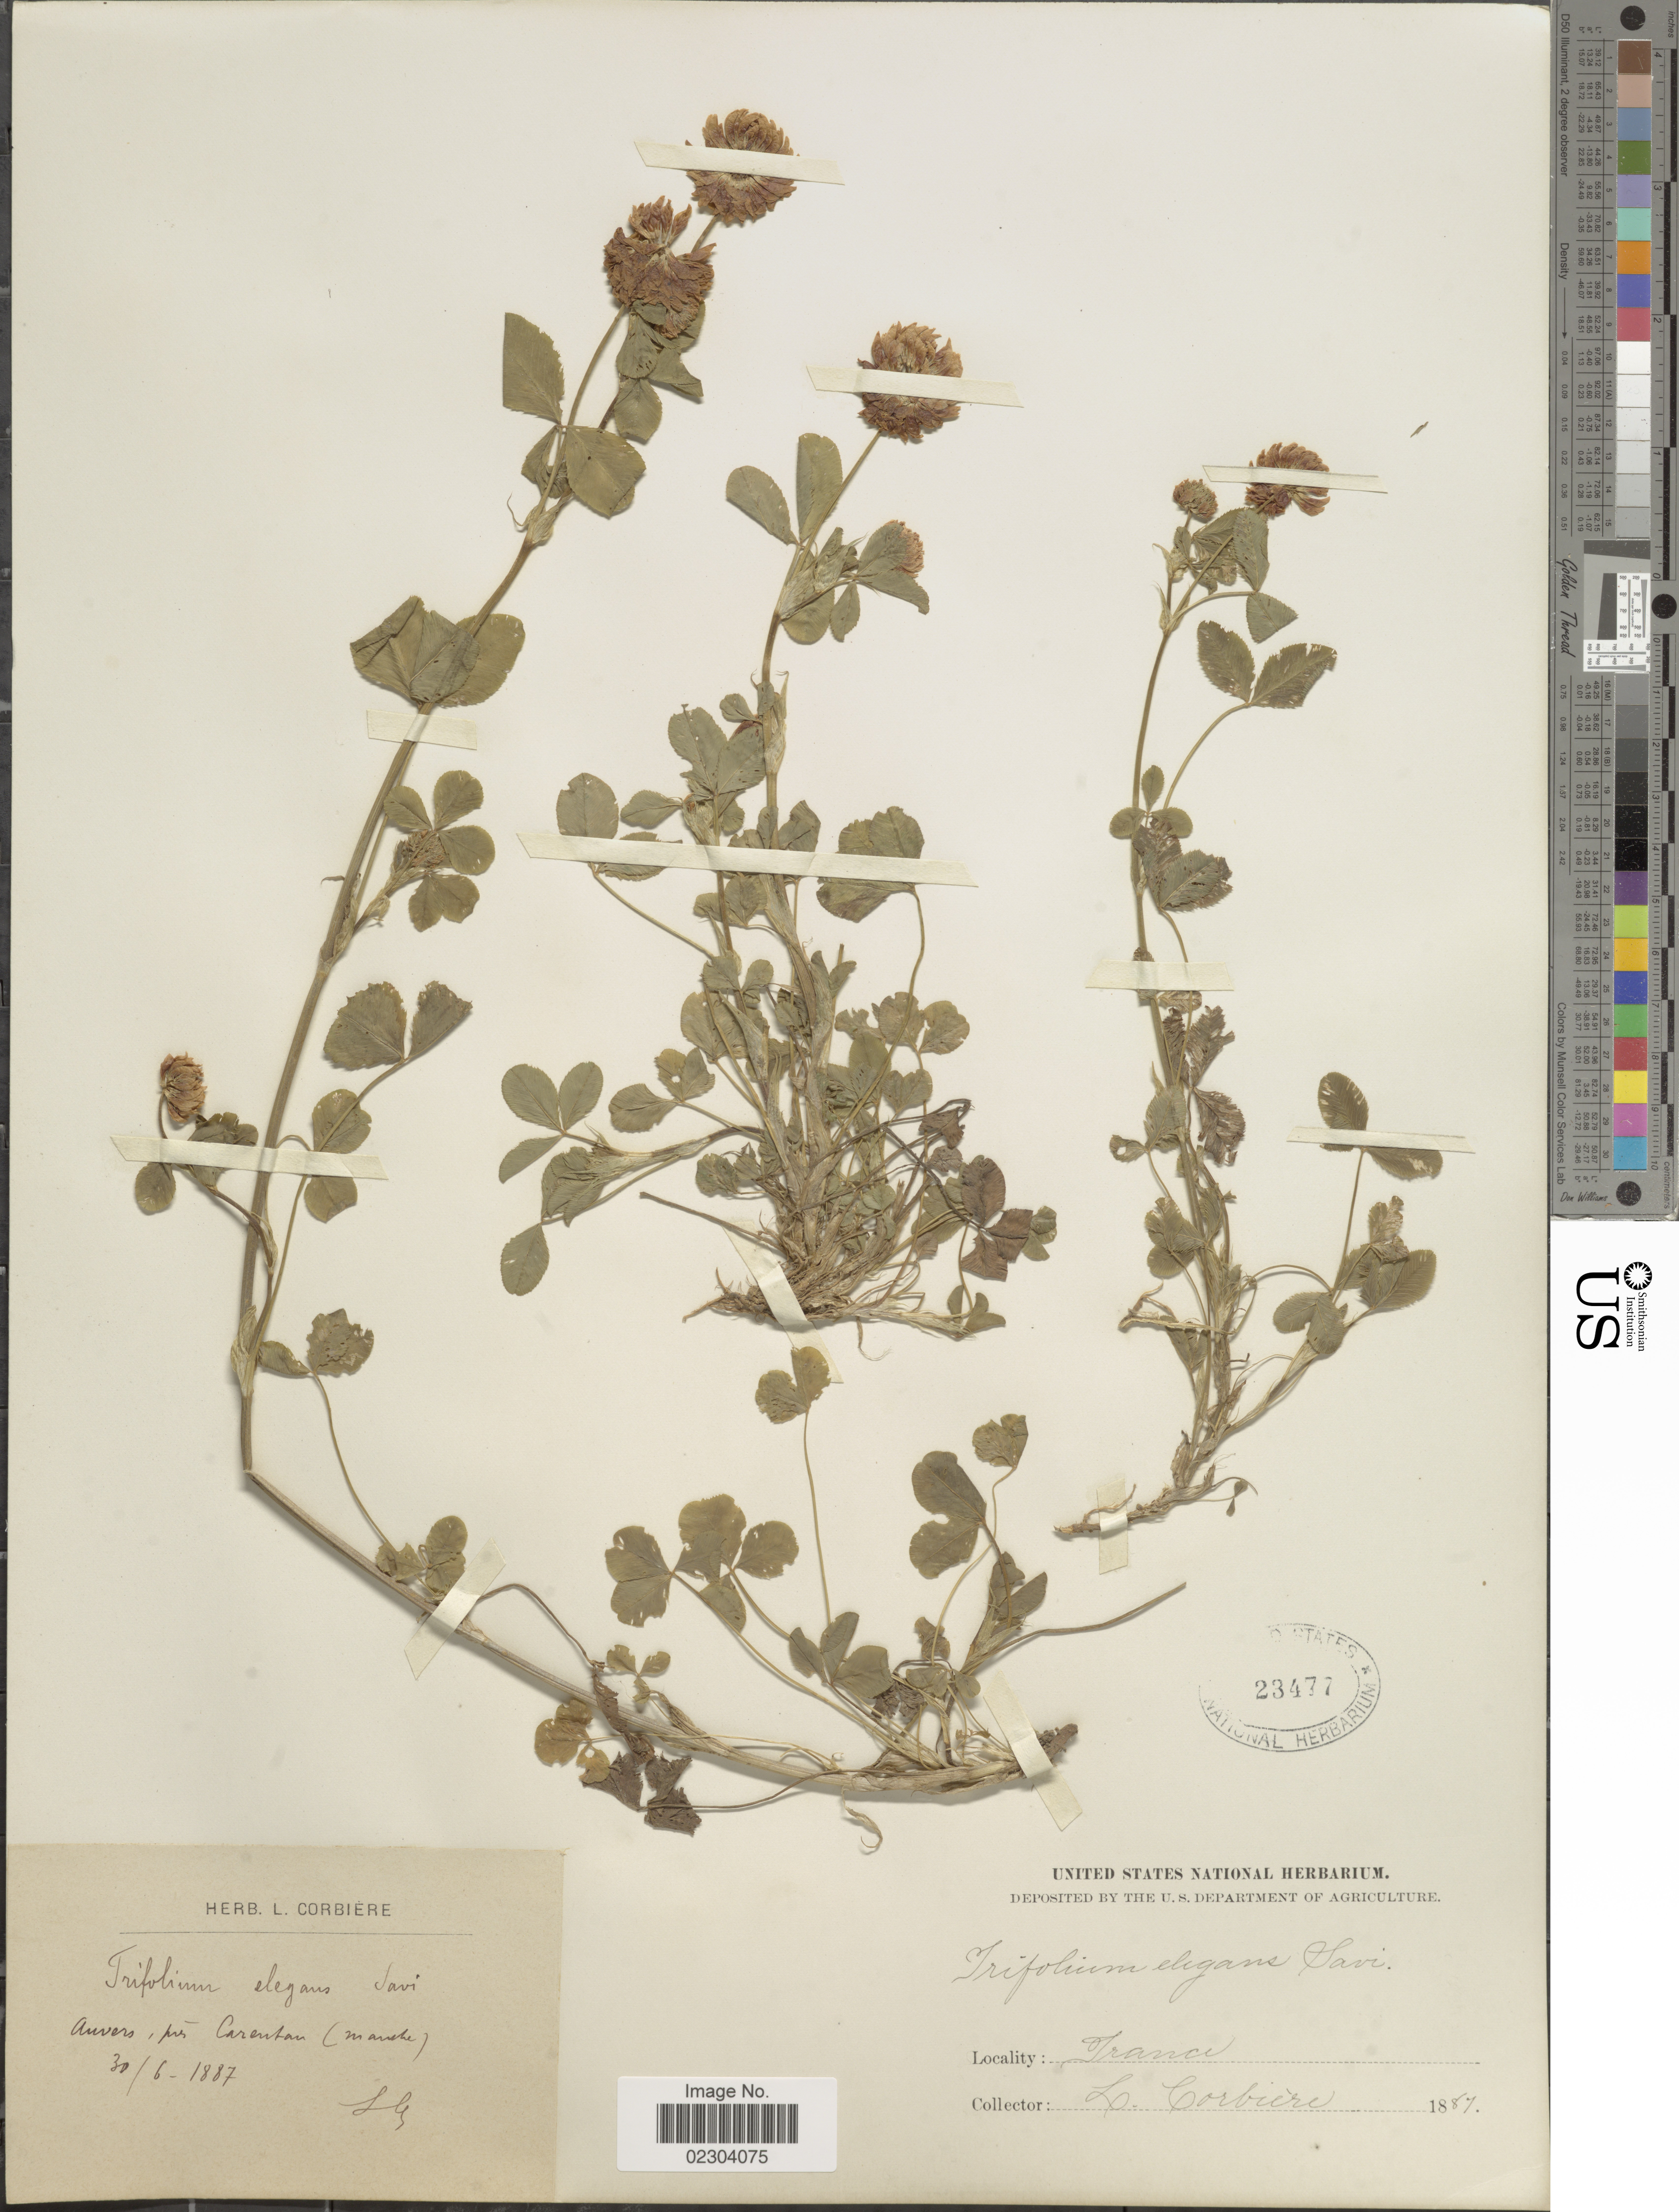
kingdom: Plantae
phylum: Tracheophyta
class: Magnoliopsida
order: Fabales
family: Fabaceae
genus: Trifolium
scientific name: Trifolium elegans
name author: Savi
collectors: L. Corbière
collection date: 1887-06-30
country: France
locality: Auvers, pres Carentan (marche) [interpreted]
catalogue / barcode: US 23477